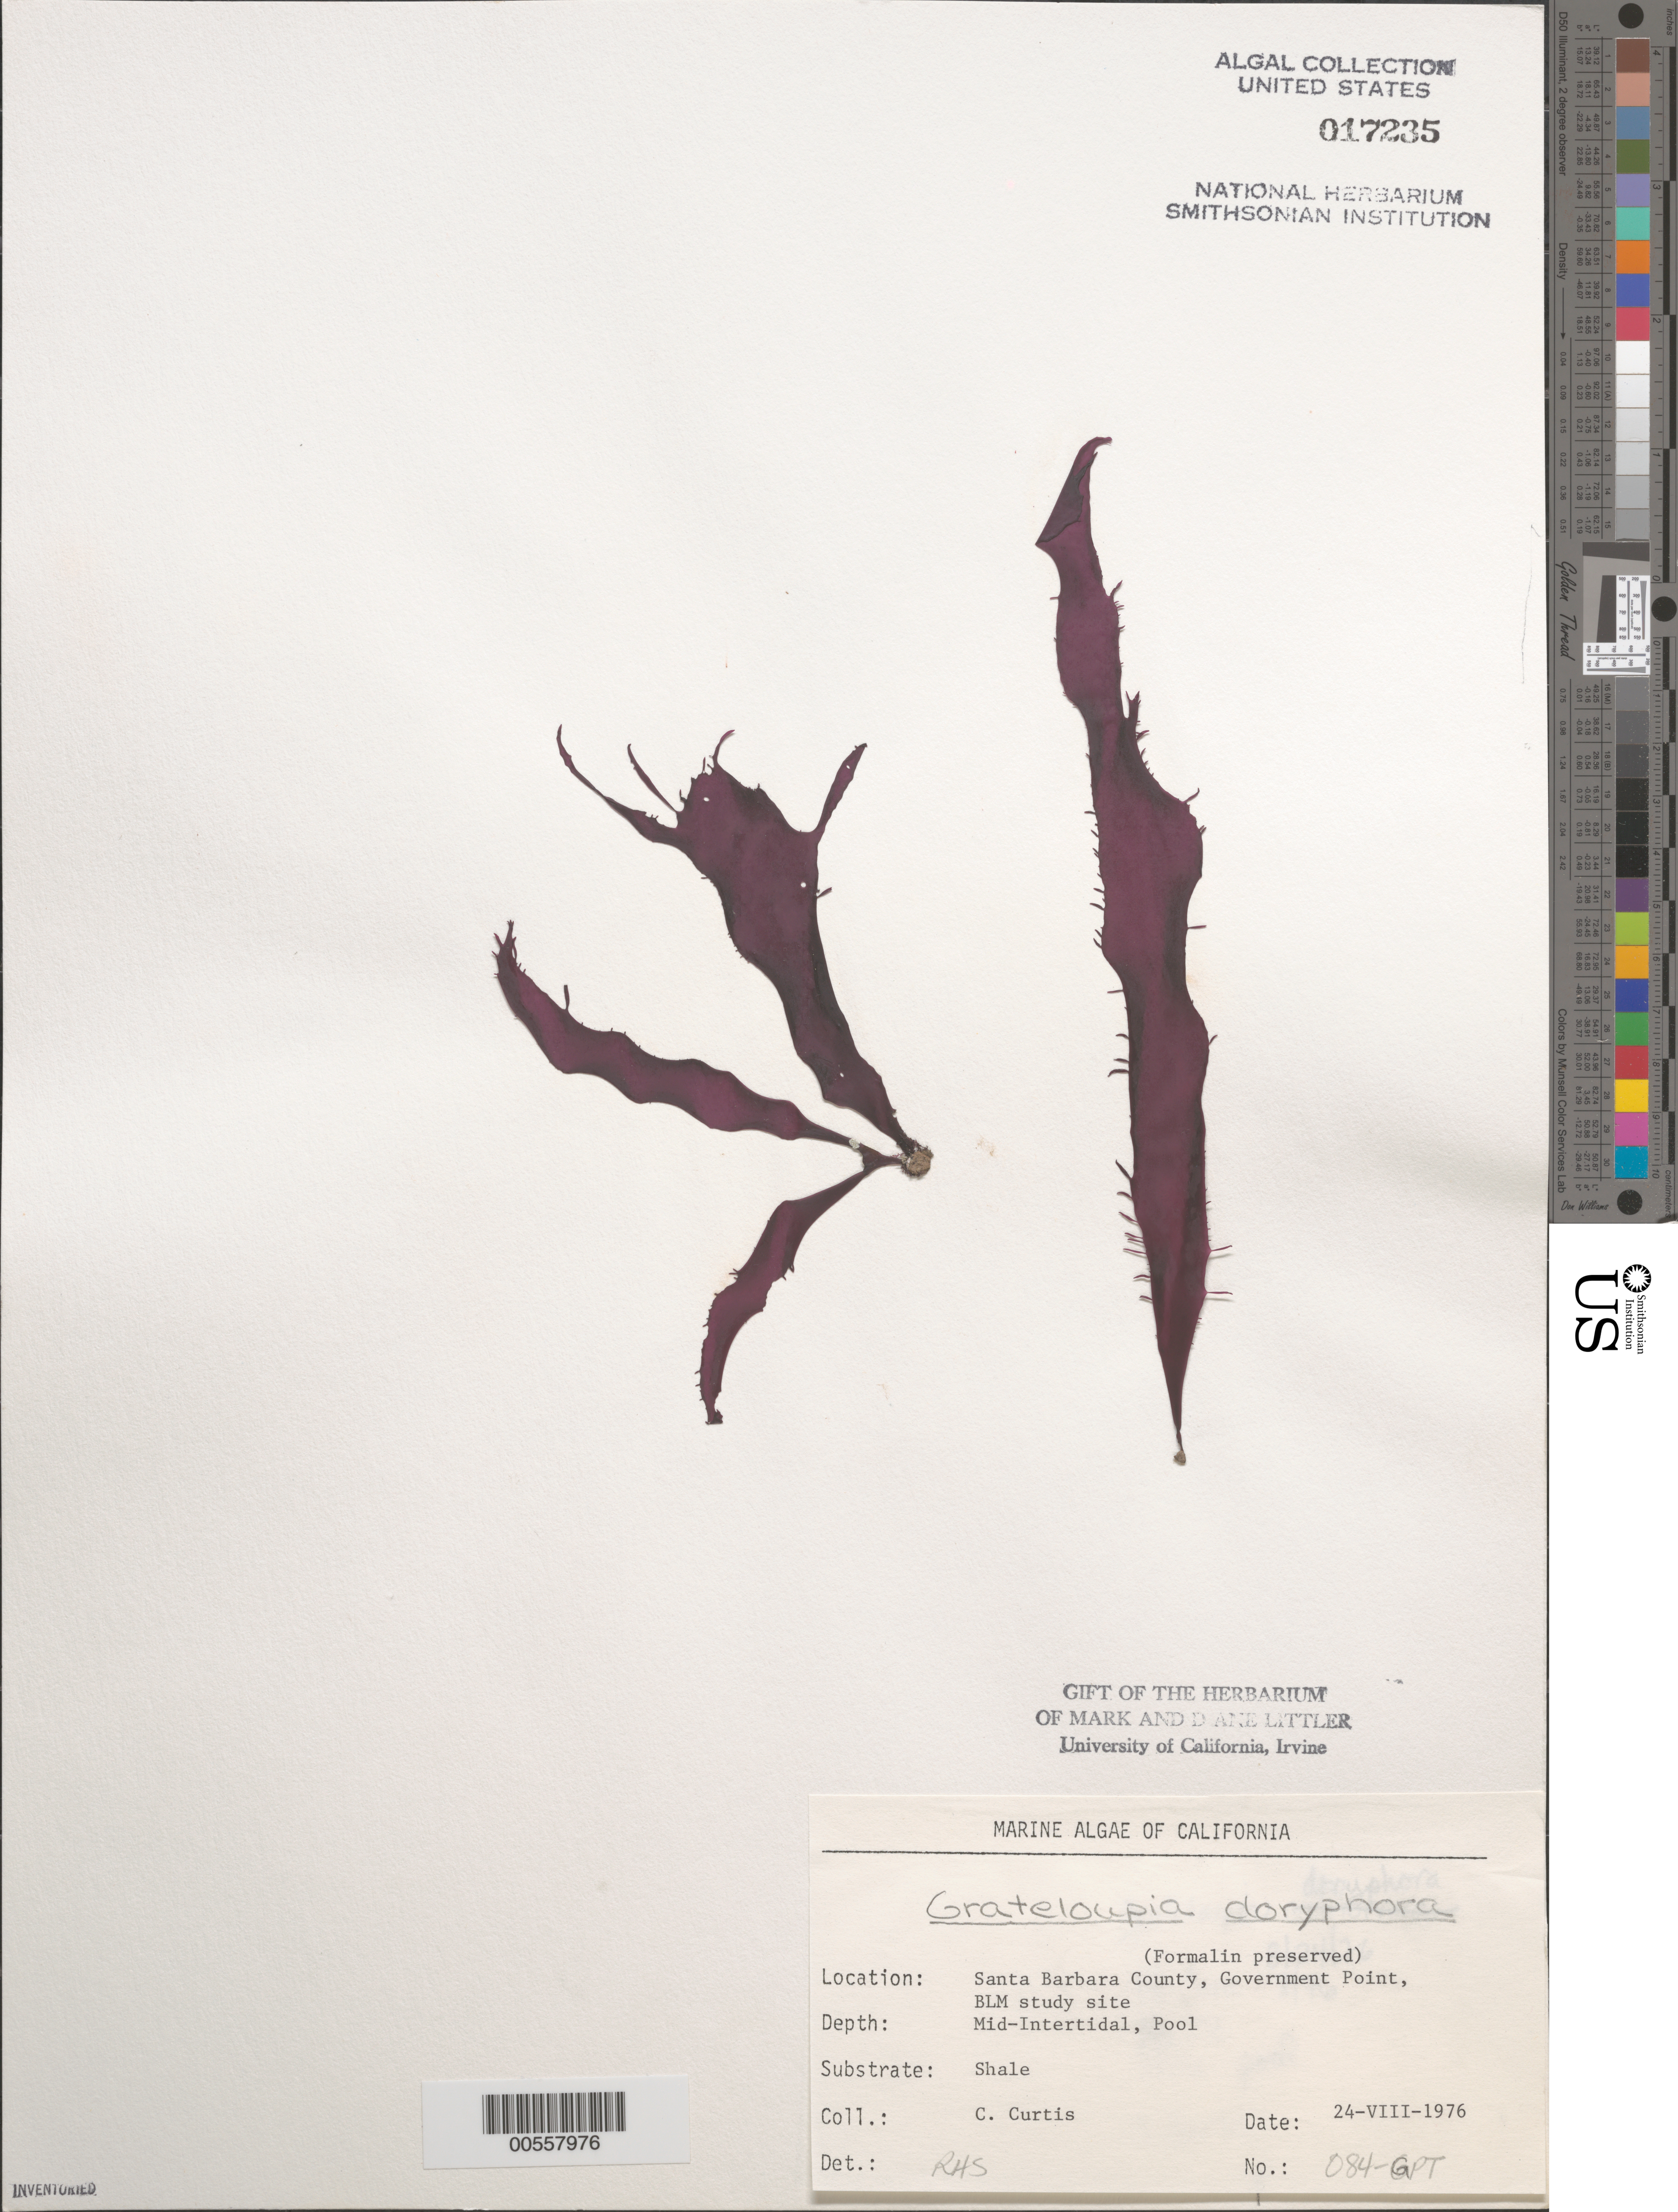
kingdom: Plantae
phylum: Rhodophyta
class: Florideophyceae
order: Halymeniales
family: Halymeniaceae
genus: Grateloupia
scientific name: Grateloupia doryphora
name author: (Mont.) Howe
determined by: Sims, Robert H.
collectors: C. Curtis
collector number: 084-gpt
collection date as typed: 24 Aug 1976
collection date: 1976-08-24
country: United States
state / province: California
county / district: Santa Barbara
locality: Government Point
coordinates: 34 26'31"N, 120 24'06"W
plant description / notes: BLM-SOCALBIGHT Rocky Intertidal Survey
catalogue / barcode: US 17235